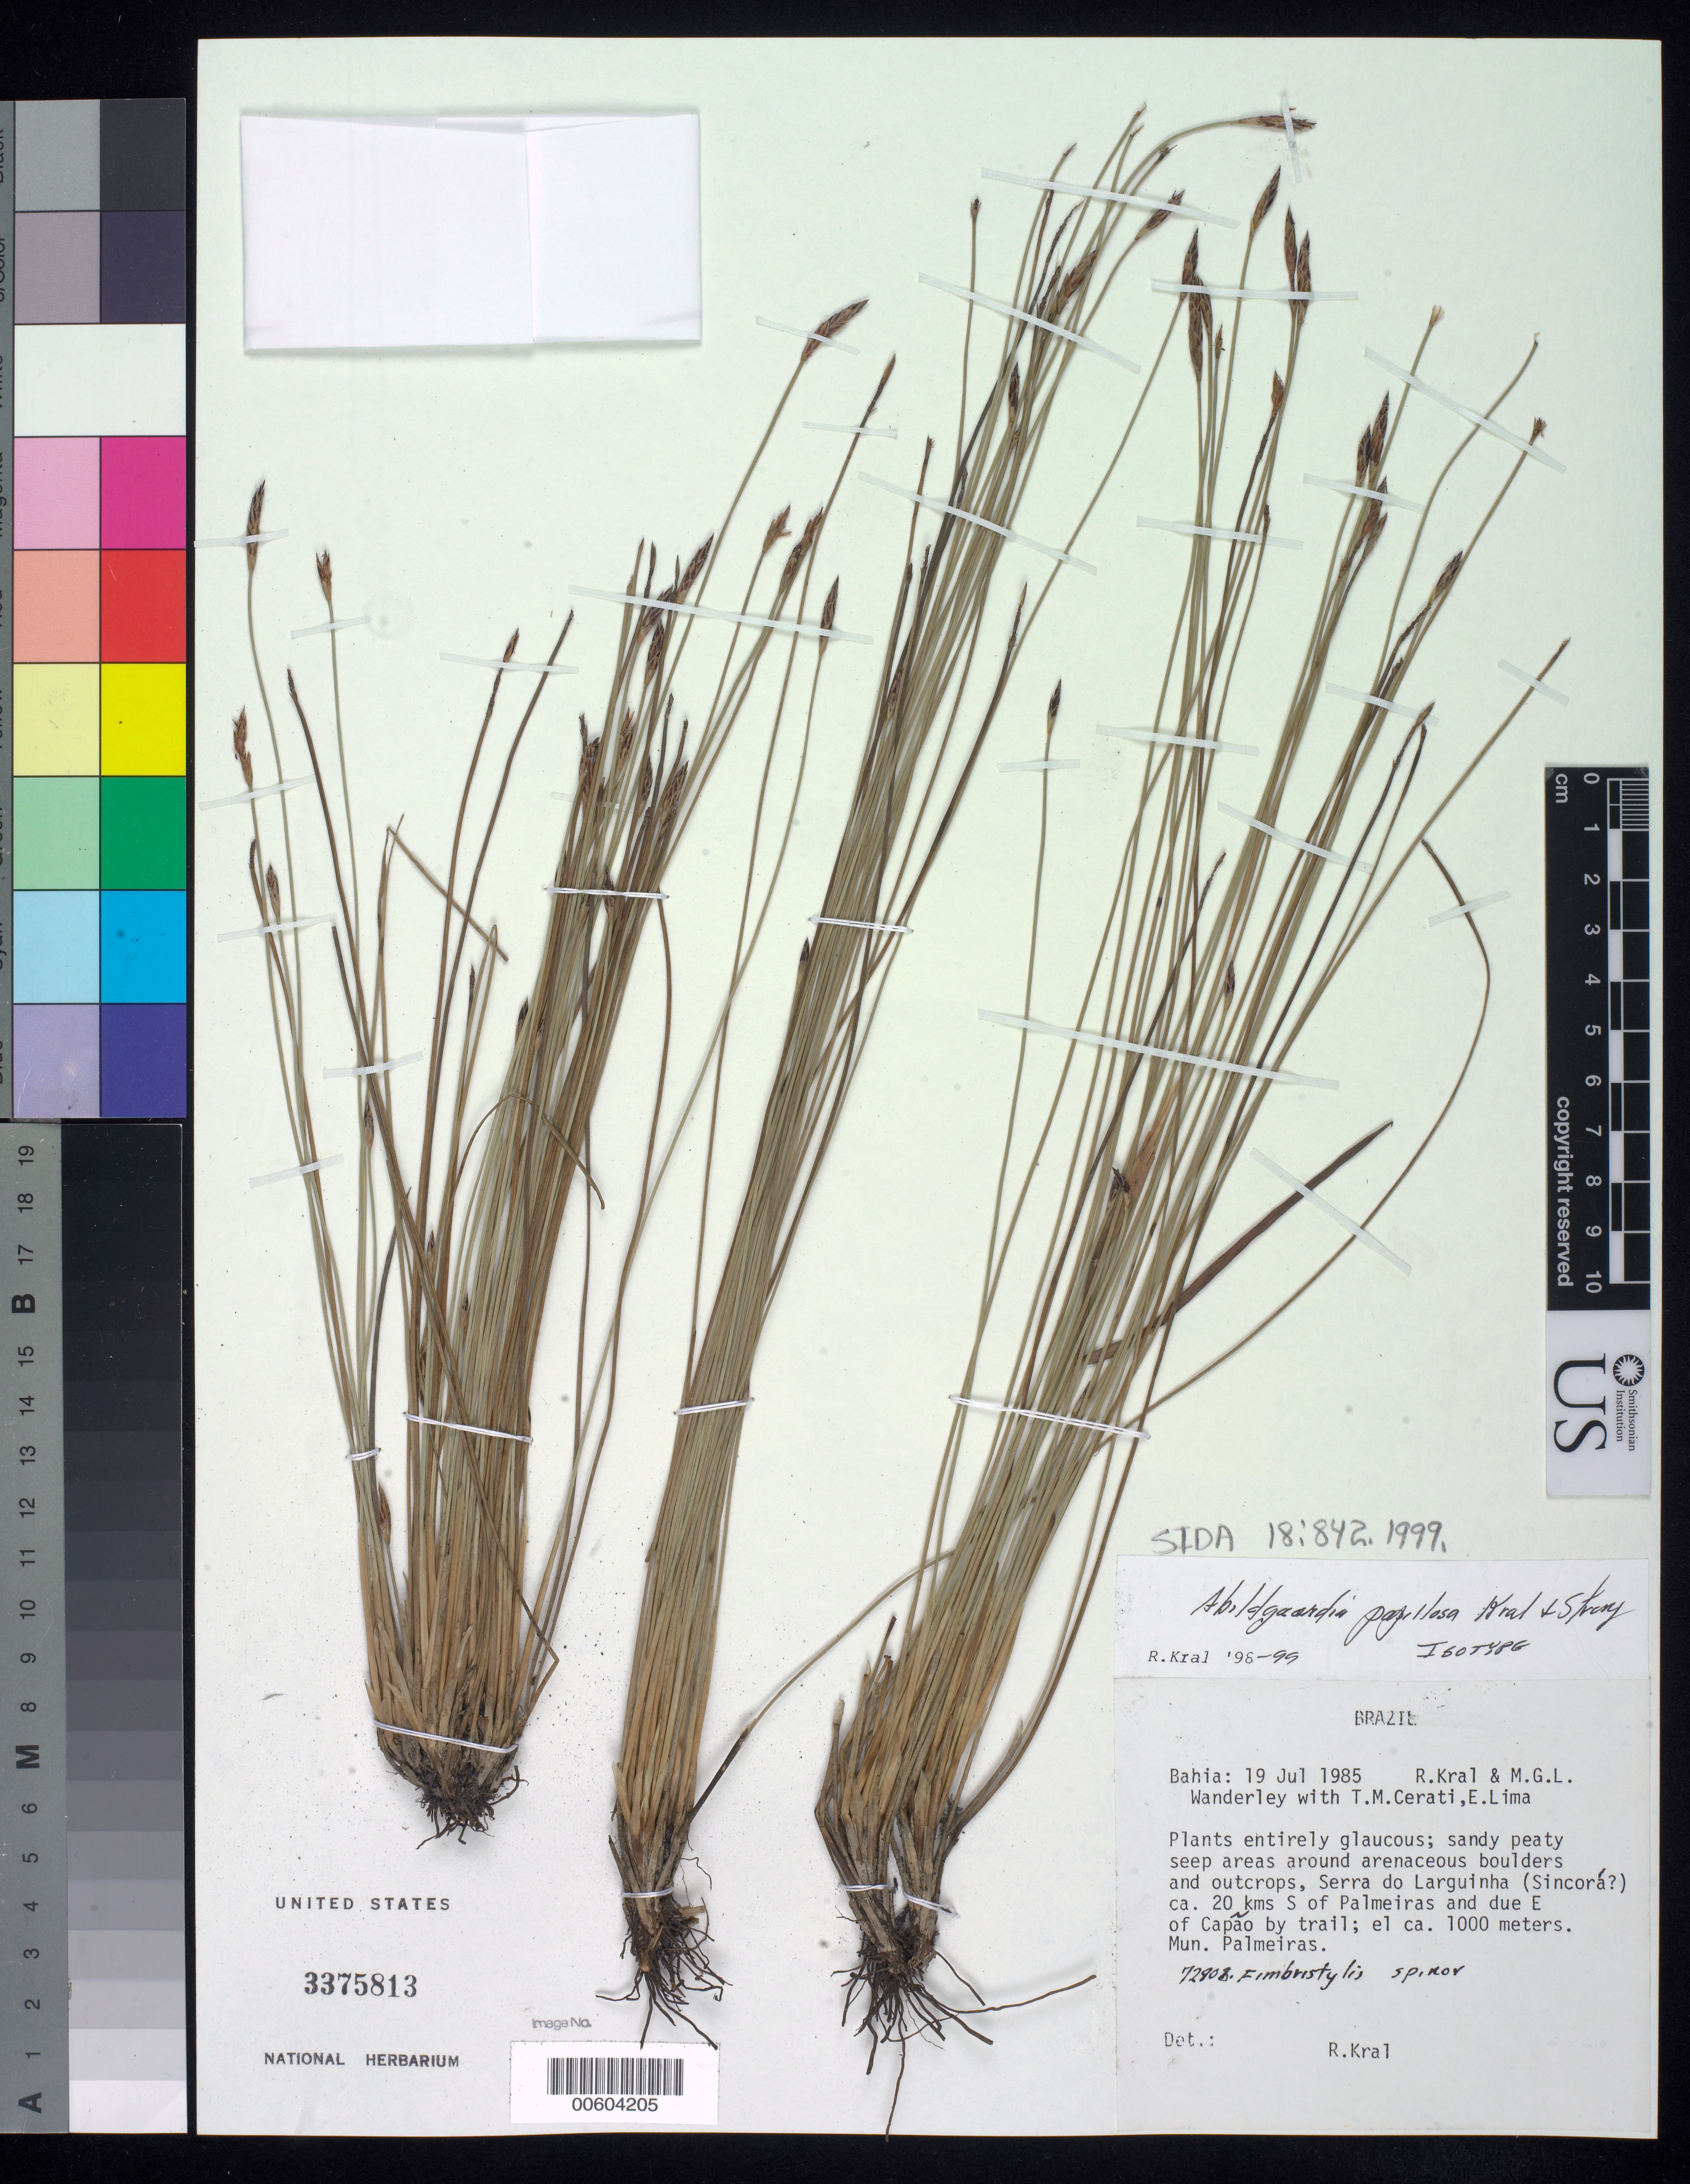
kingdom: Plantae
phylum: Tracheophyta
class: Liliopsida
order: Poales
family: Cyperaceae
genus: Abildgaardia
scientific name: Abildgaardia papillosa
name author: Kral & M.T. Strong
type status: Isotype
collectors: R. Kral, M. G. L. Wanderley, T. Cerati & E. Lima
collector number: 72808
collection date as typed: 19 Jul 1985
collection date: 1985-07-19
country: Brazil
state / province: Bahia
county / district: Palmeiras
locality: Serra do Larguinha (Sincora?), ca. 20 kms S of Palmeiras & due E of Capao by trail.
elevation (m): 1000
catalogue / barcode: US 3375813